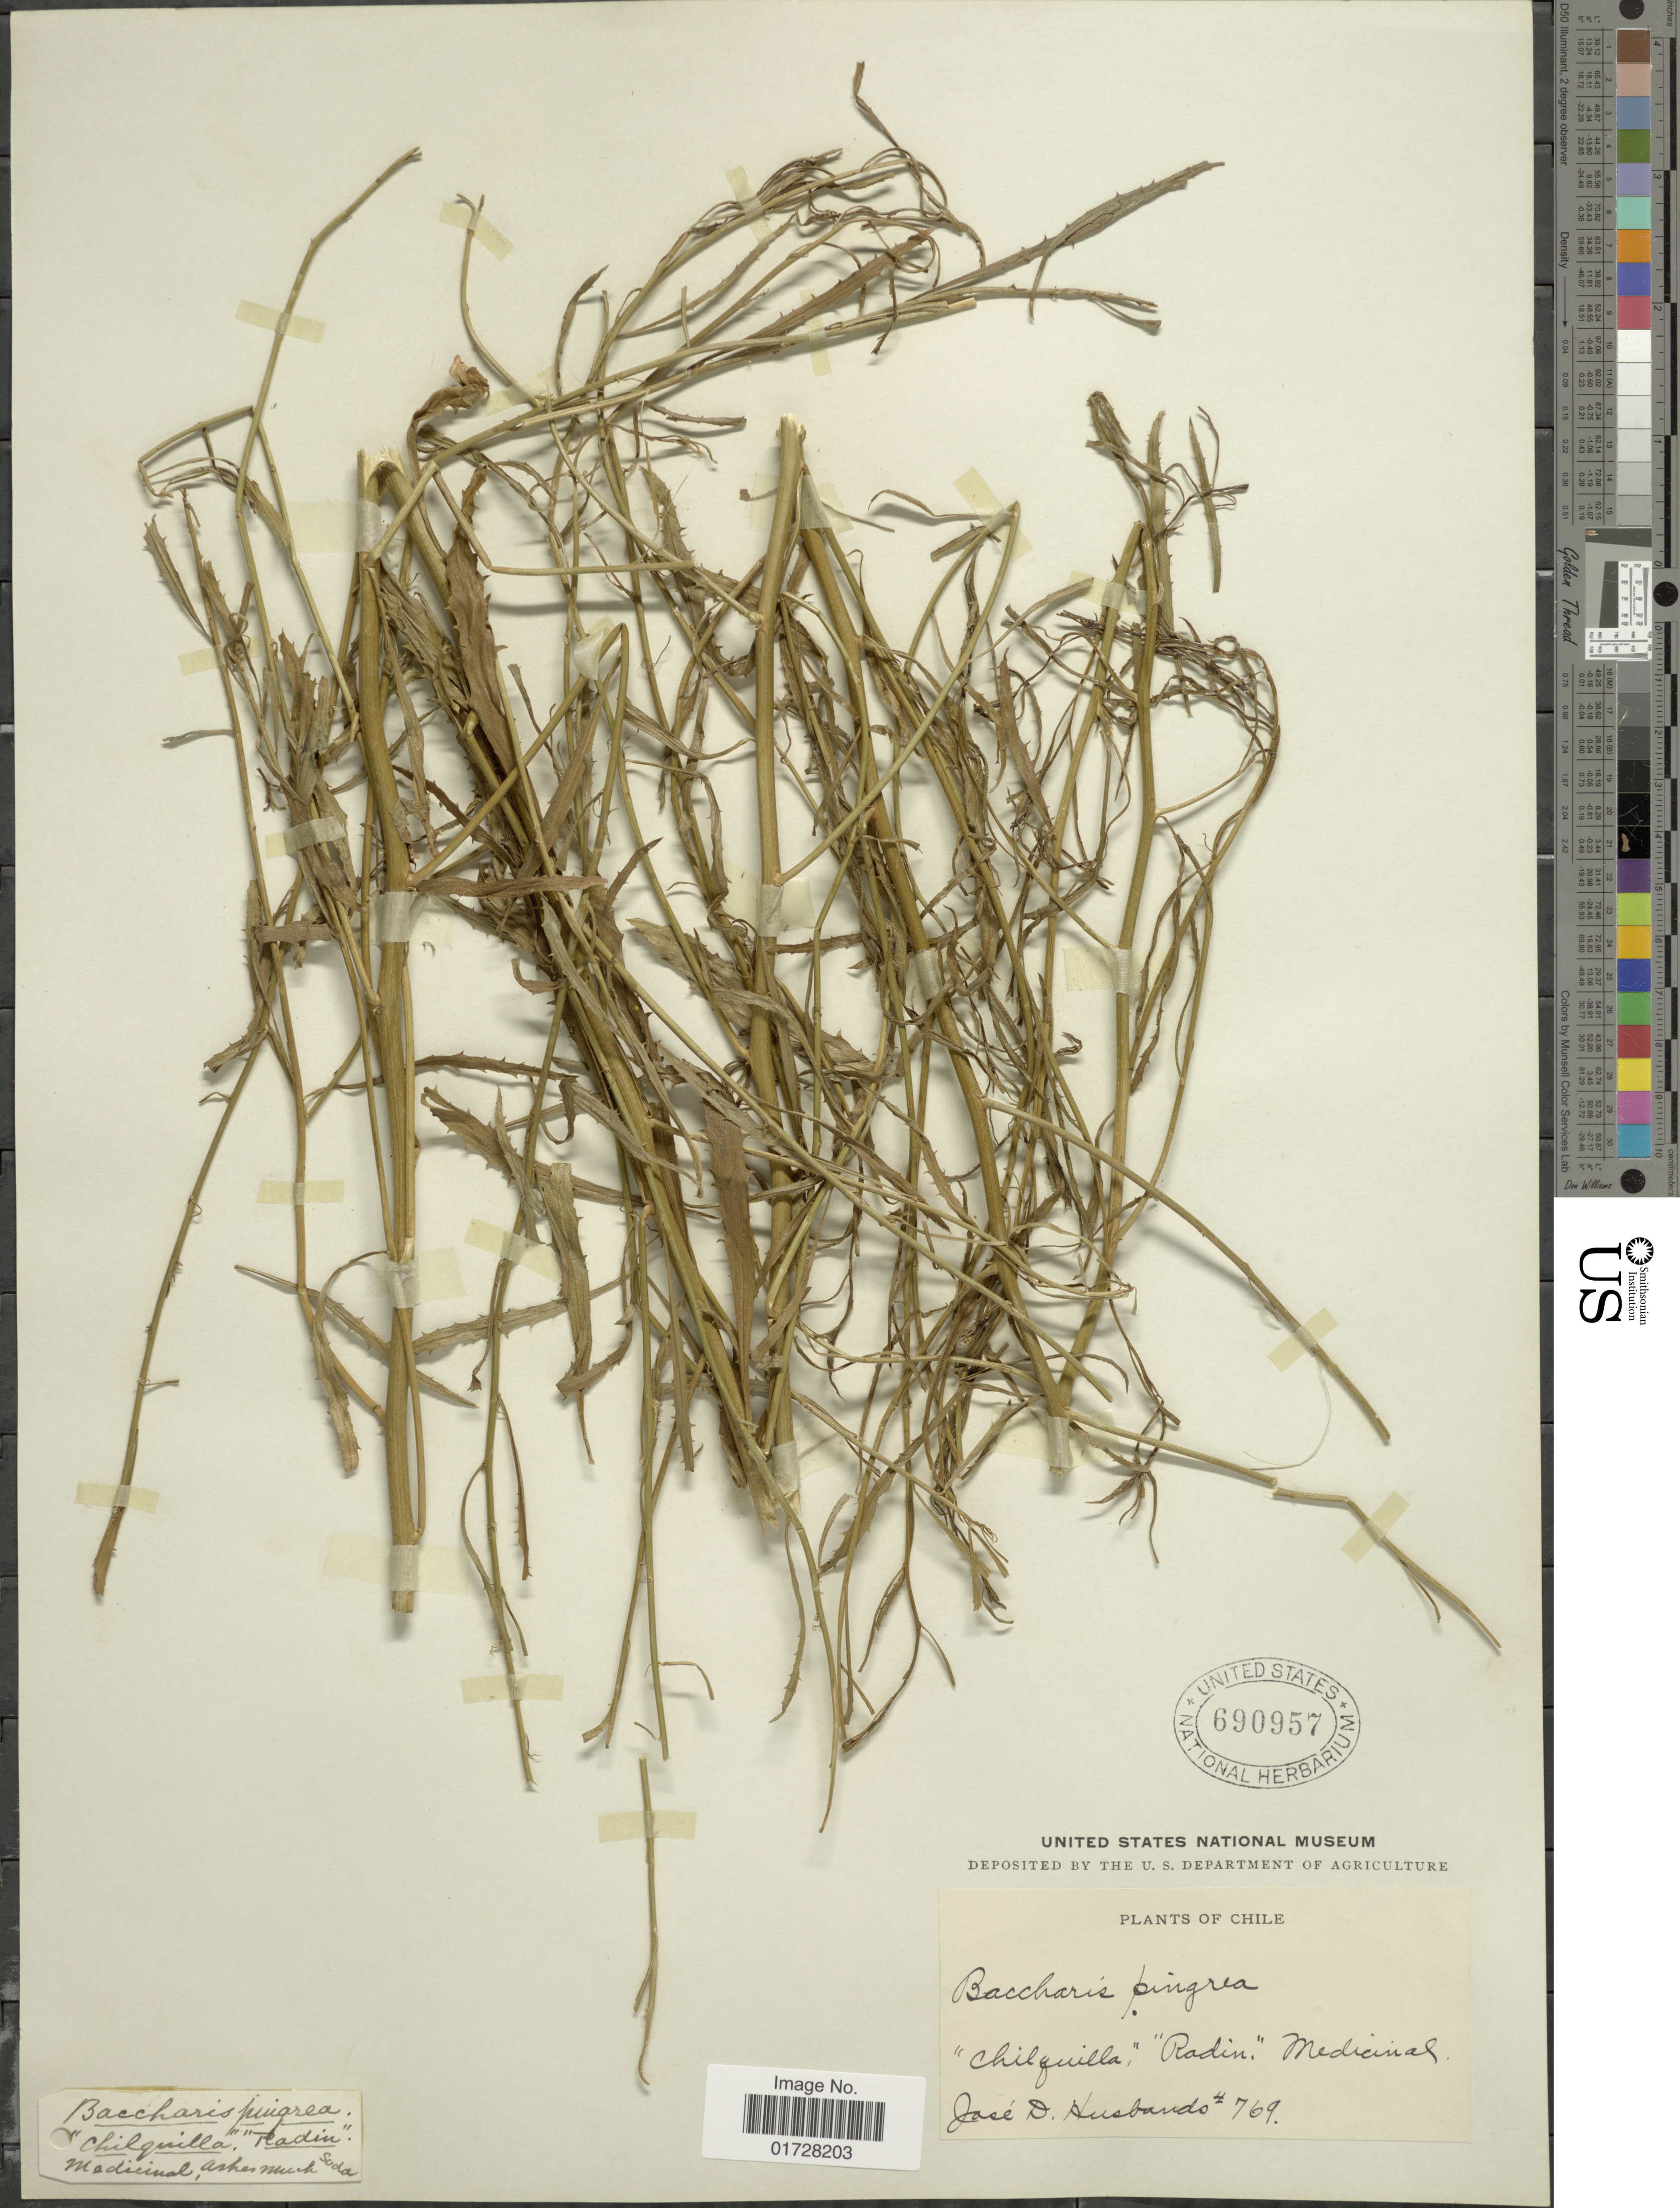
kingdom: Plantae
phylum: Tracheophyta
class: Magnoliopsida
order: Asterales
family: Asteraceae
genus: Baccharis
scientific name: Baccharis pingraea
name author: DC.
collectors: J. Husbands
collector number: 769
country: Chile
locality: Chilquilla, Radin, Medicinal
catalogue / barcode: US 590957